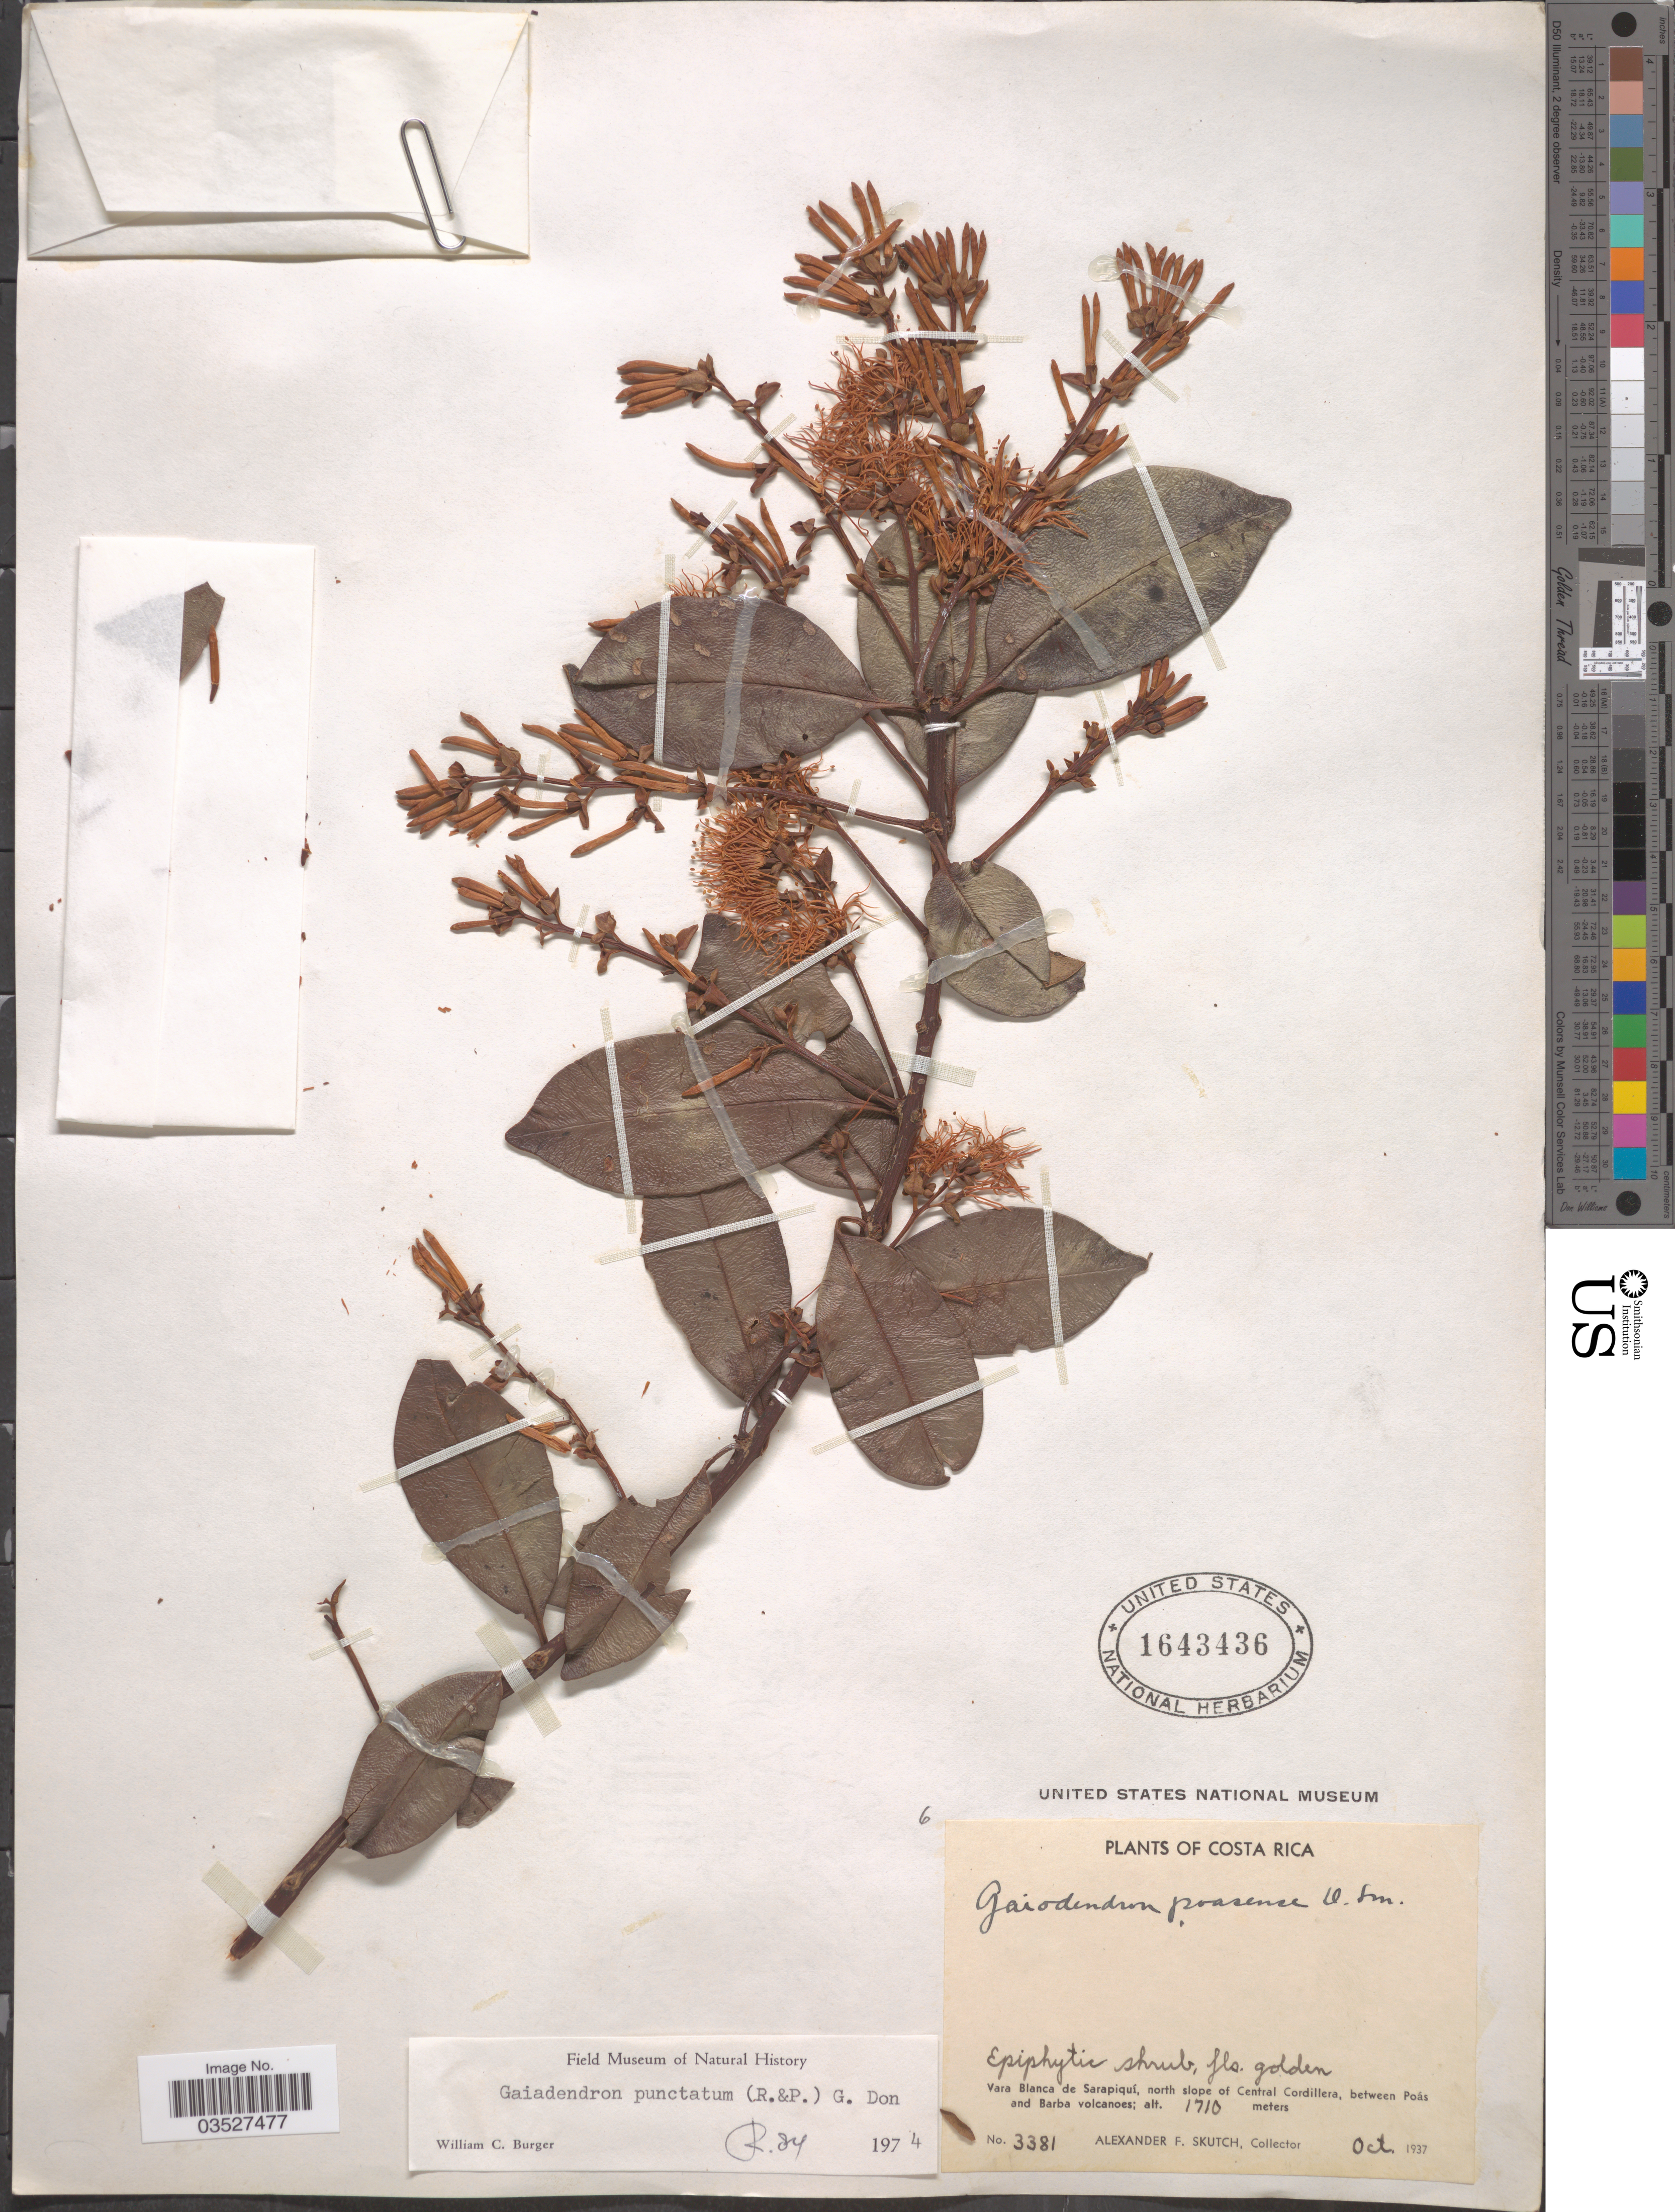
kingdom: Plantae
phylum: Tracheophyta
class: Magnoliopsida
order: Santalales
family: Loranthaceae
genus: Gaiadendron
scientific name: Gaiadendron punctatum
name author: (Ruiz & Pav.) G. Don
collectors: A. F. Skutch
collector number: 3381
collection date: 1937-10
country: Costa Rica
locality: Vara Blanca de Sarapiquí, north slope of Central Cordillera, between Poás and Barba volcanoes.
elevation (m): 1710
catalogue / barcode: US 1643436